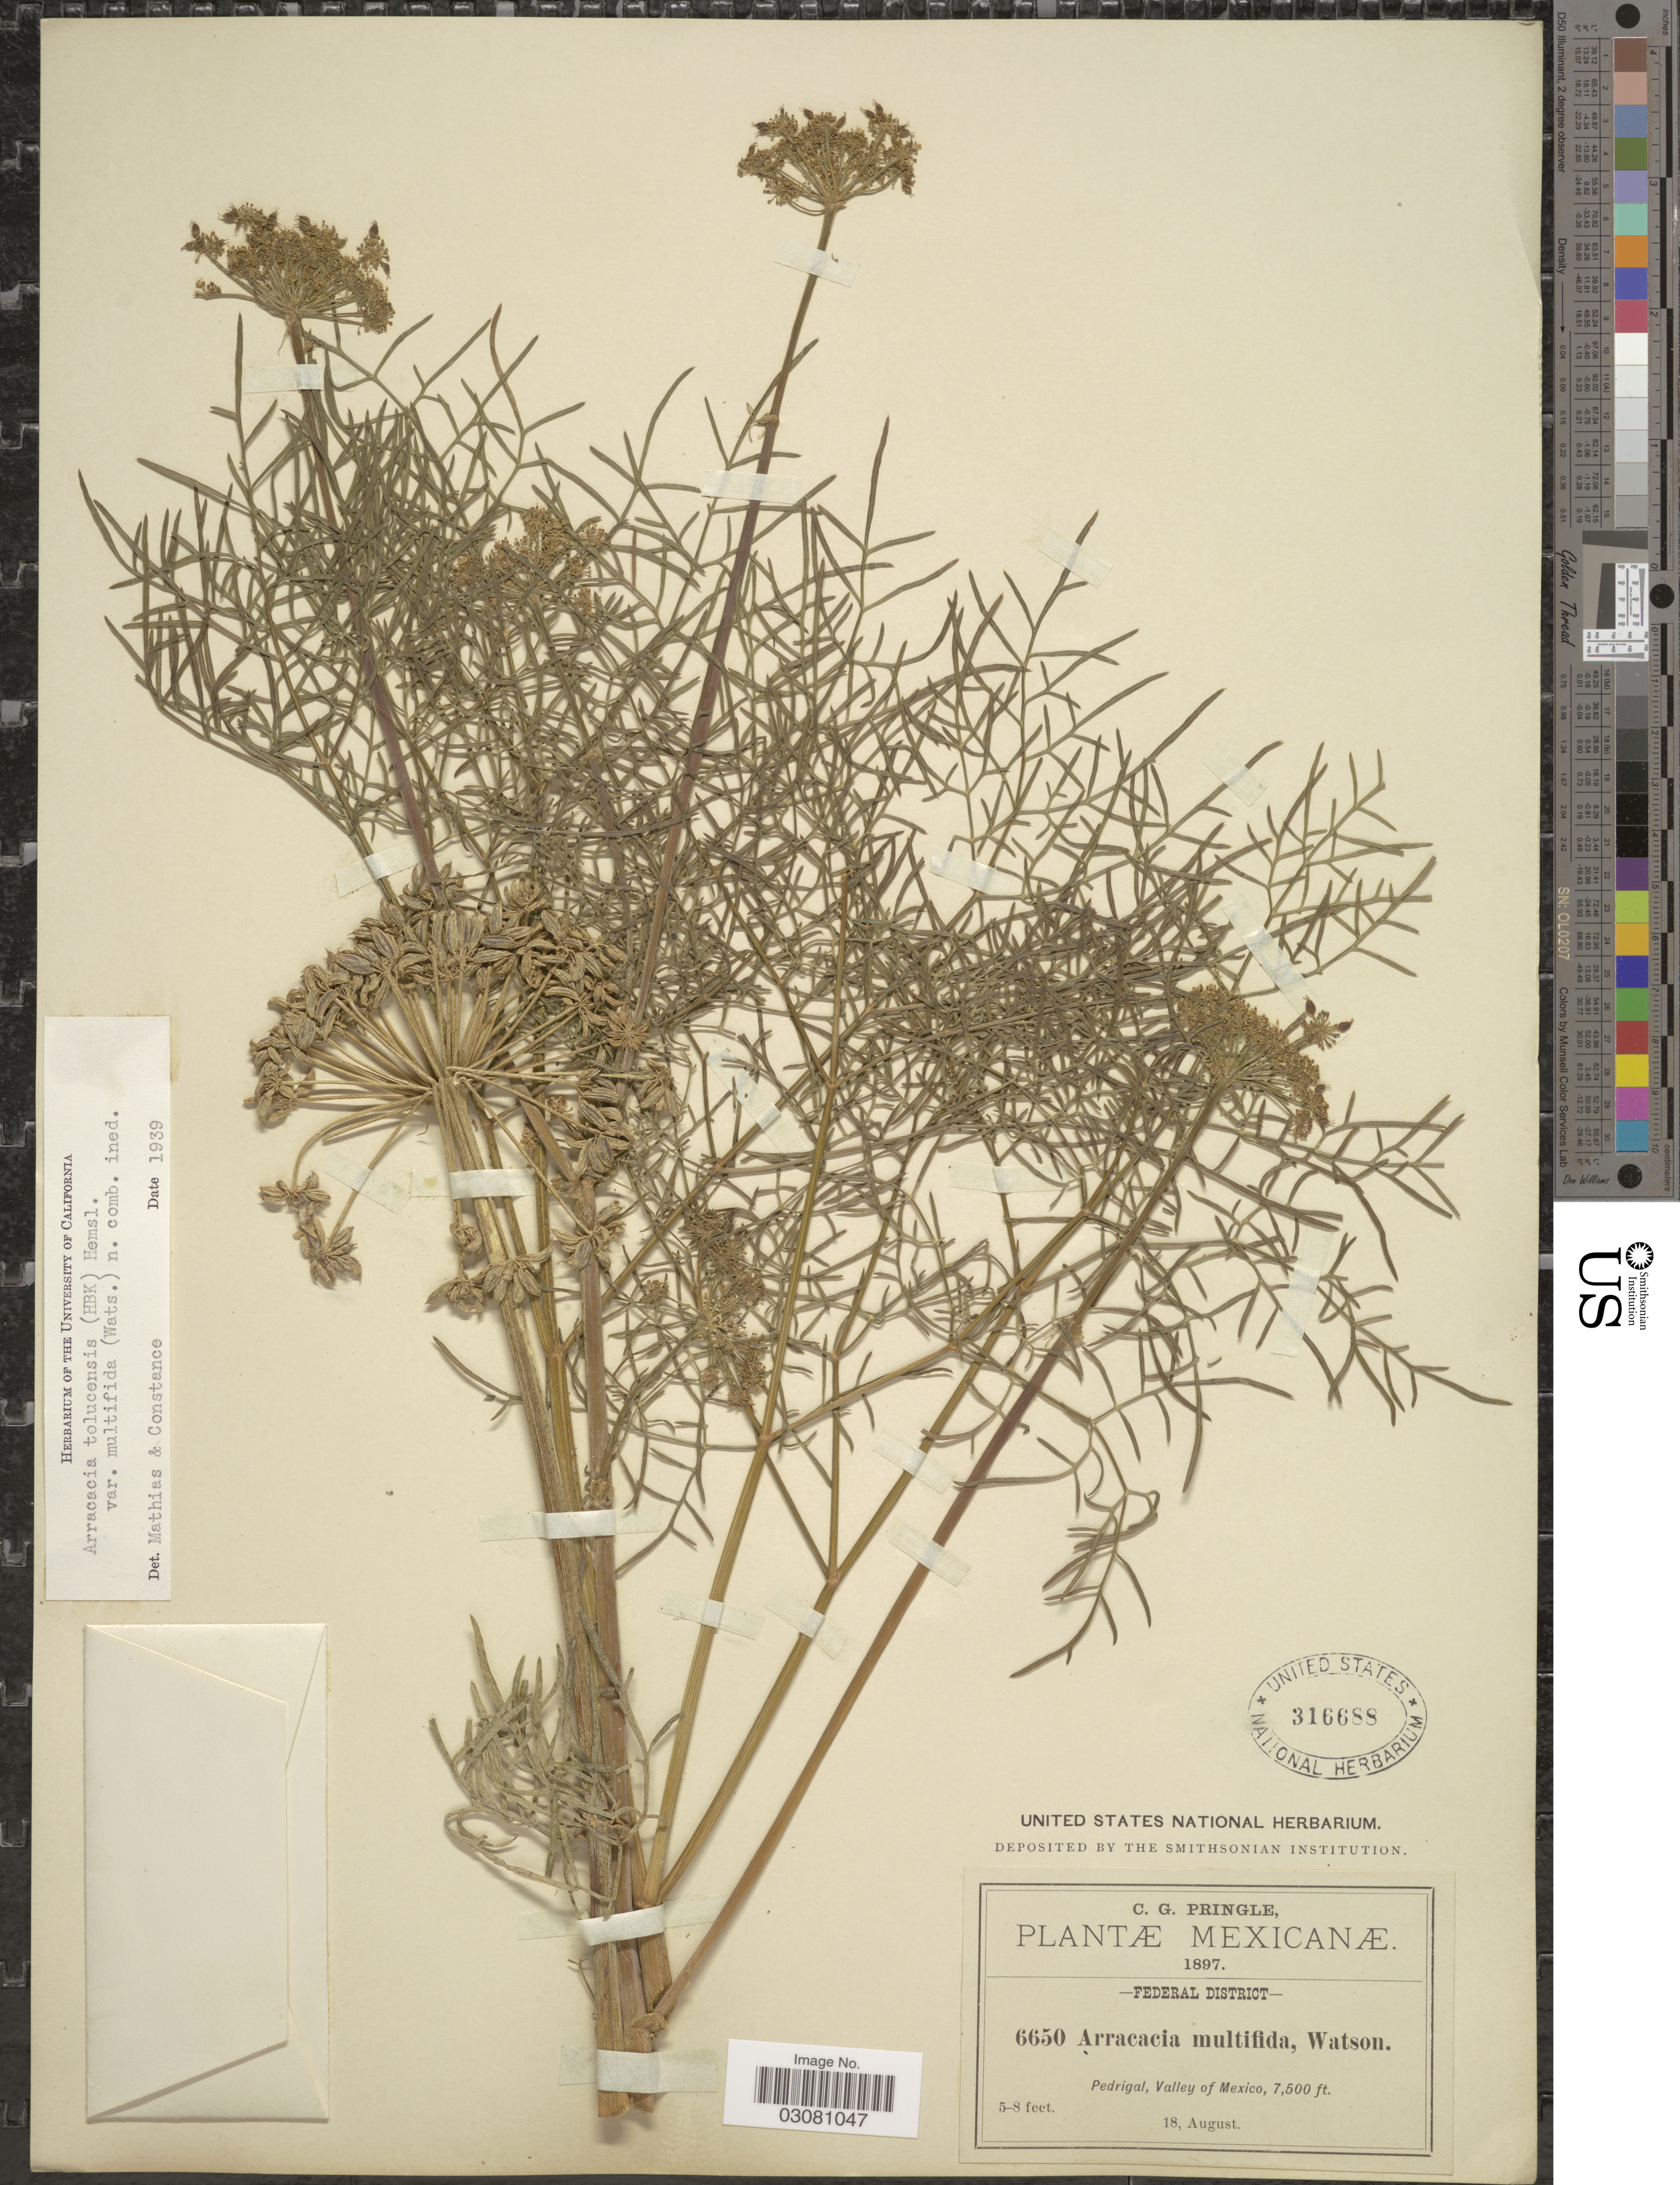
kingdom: Plantae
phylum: Tracheophyta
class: Magnoliopsida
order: Apiales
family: Apiaceae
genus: Arracacia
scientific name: Arracacia tolucensis var. multifida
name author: (S. Watson) Mathias & Constance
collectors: C. G. Pringle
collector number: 6650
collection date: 1897-08-18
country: Mexico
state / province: Distrito Federal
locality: Pedrigal, Valley of Mexico.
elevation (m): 2286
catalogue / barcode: US 316688